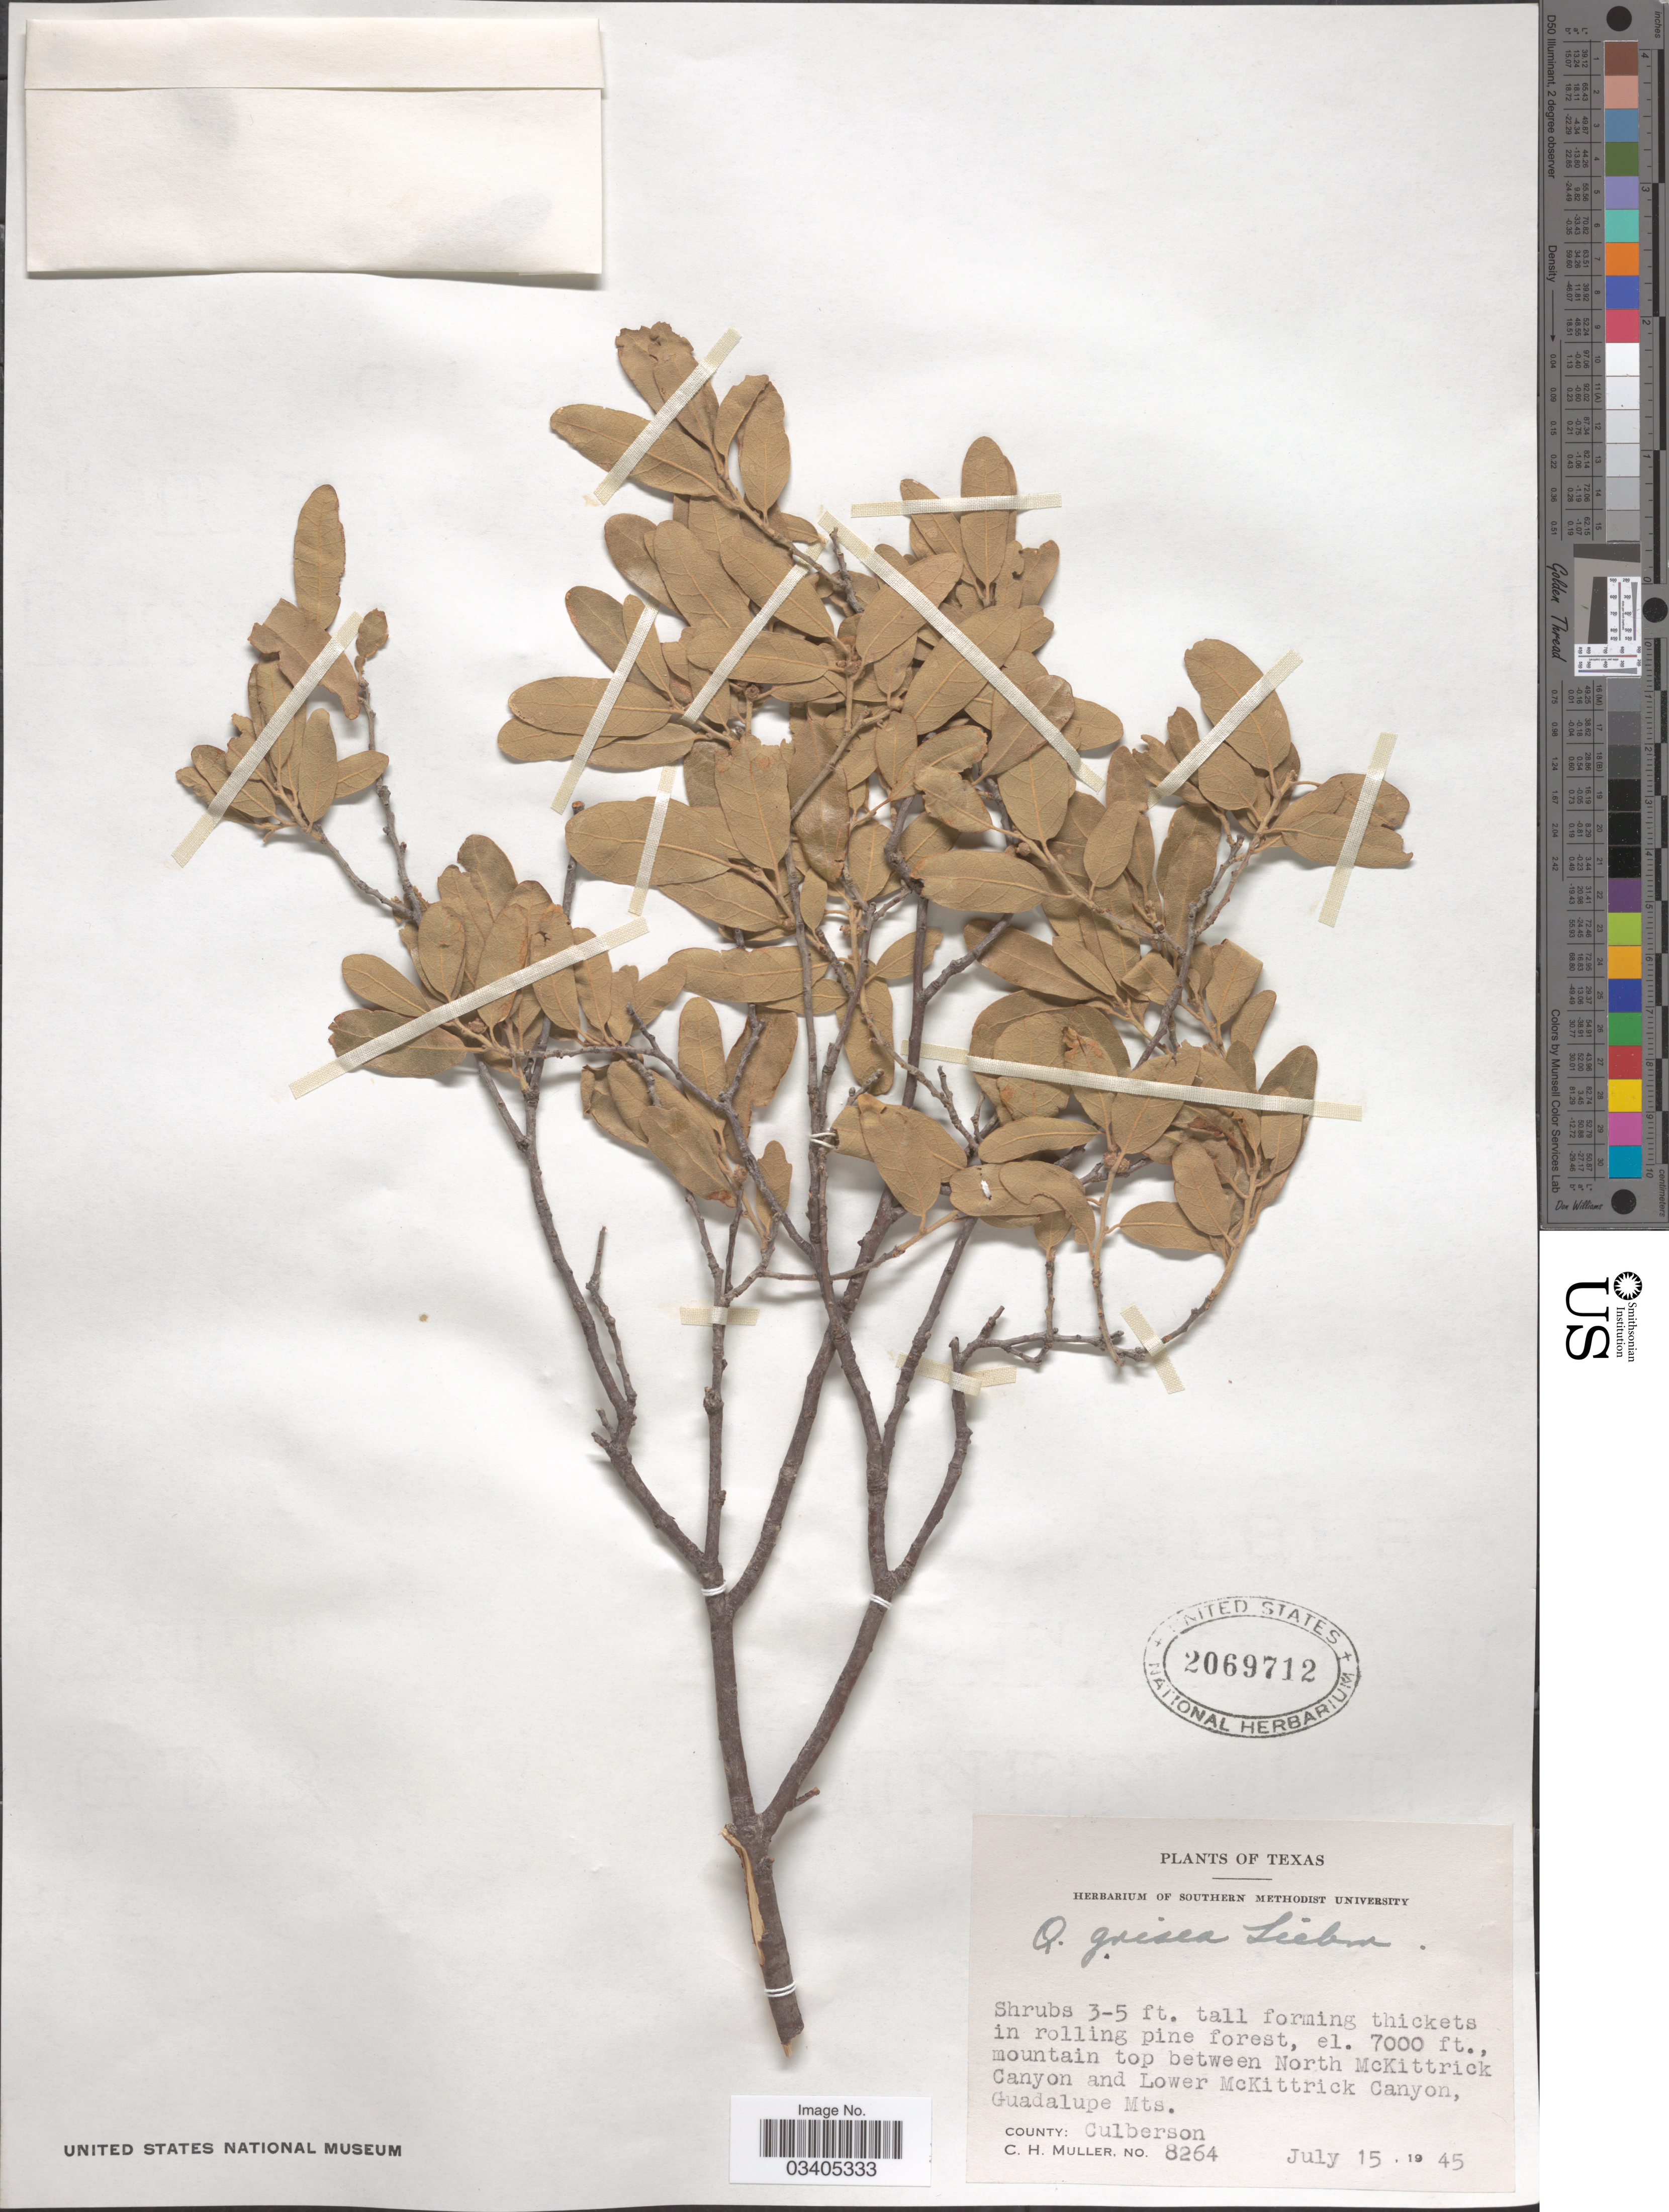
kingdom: Plantae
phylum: Tracheophyta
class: Magnoliopsida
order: Fagales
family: Fagaceae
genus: Quercus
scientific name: Quercus grisea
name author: Liebm.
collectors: C. H. Mueller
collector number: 8264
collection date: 1945-07-15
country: United States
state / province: Texas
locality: Mountain top between North McKittrick Canyon and Lower McKittrick Canyon, Guadalupe Mts. County: Culberson.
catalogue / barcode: US 2069712